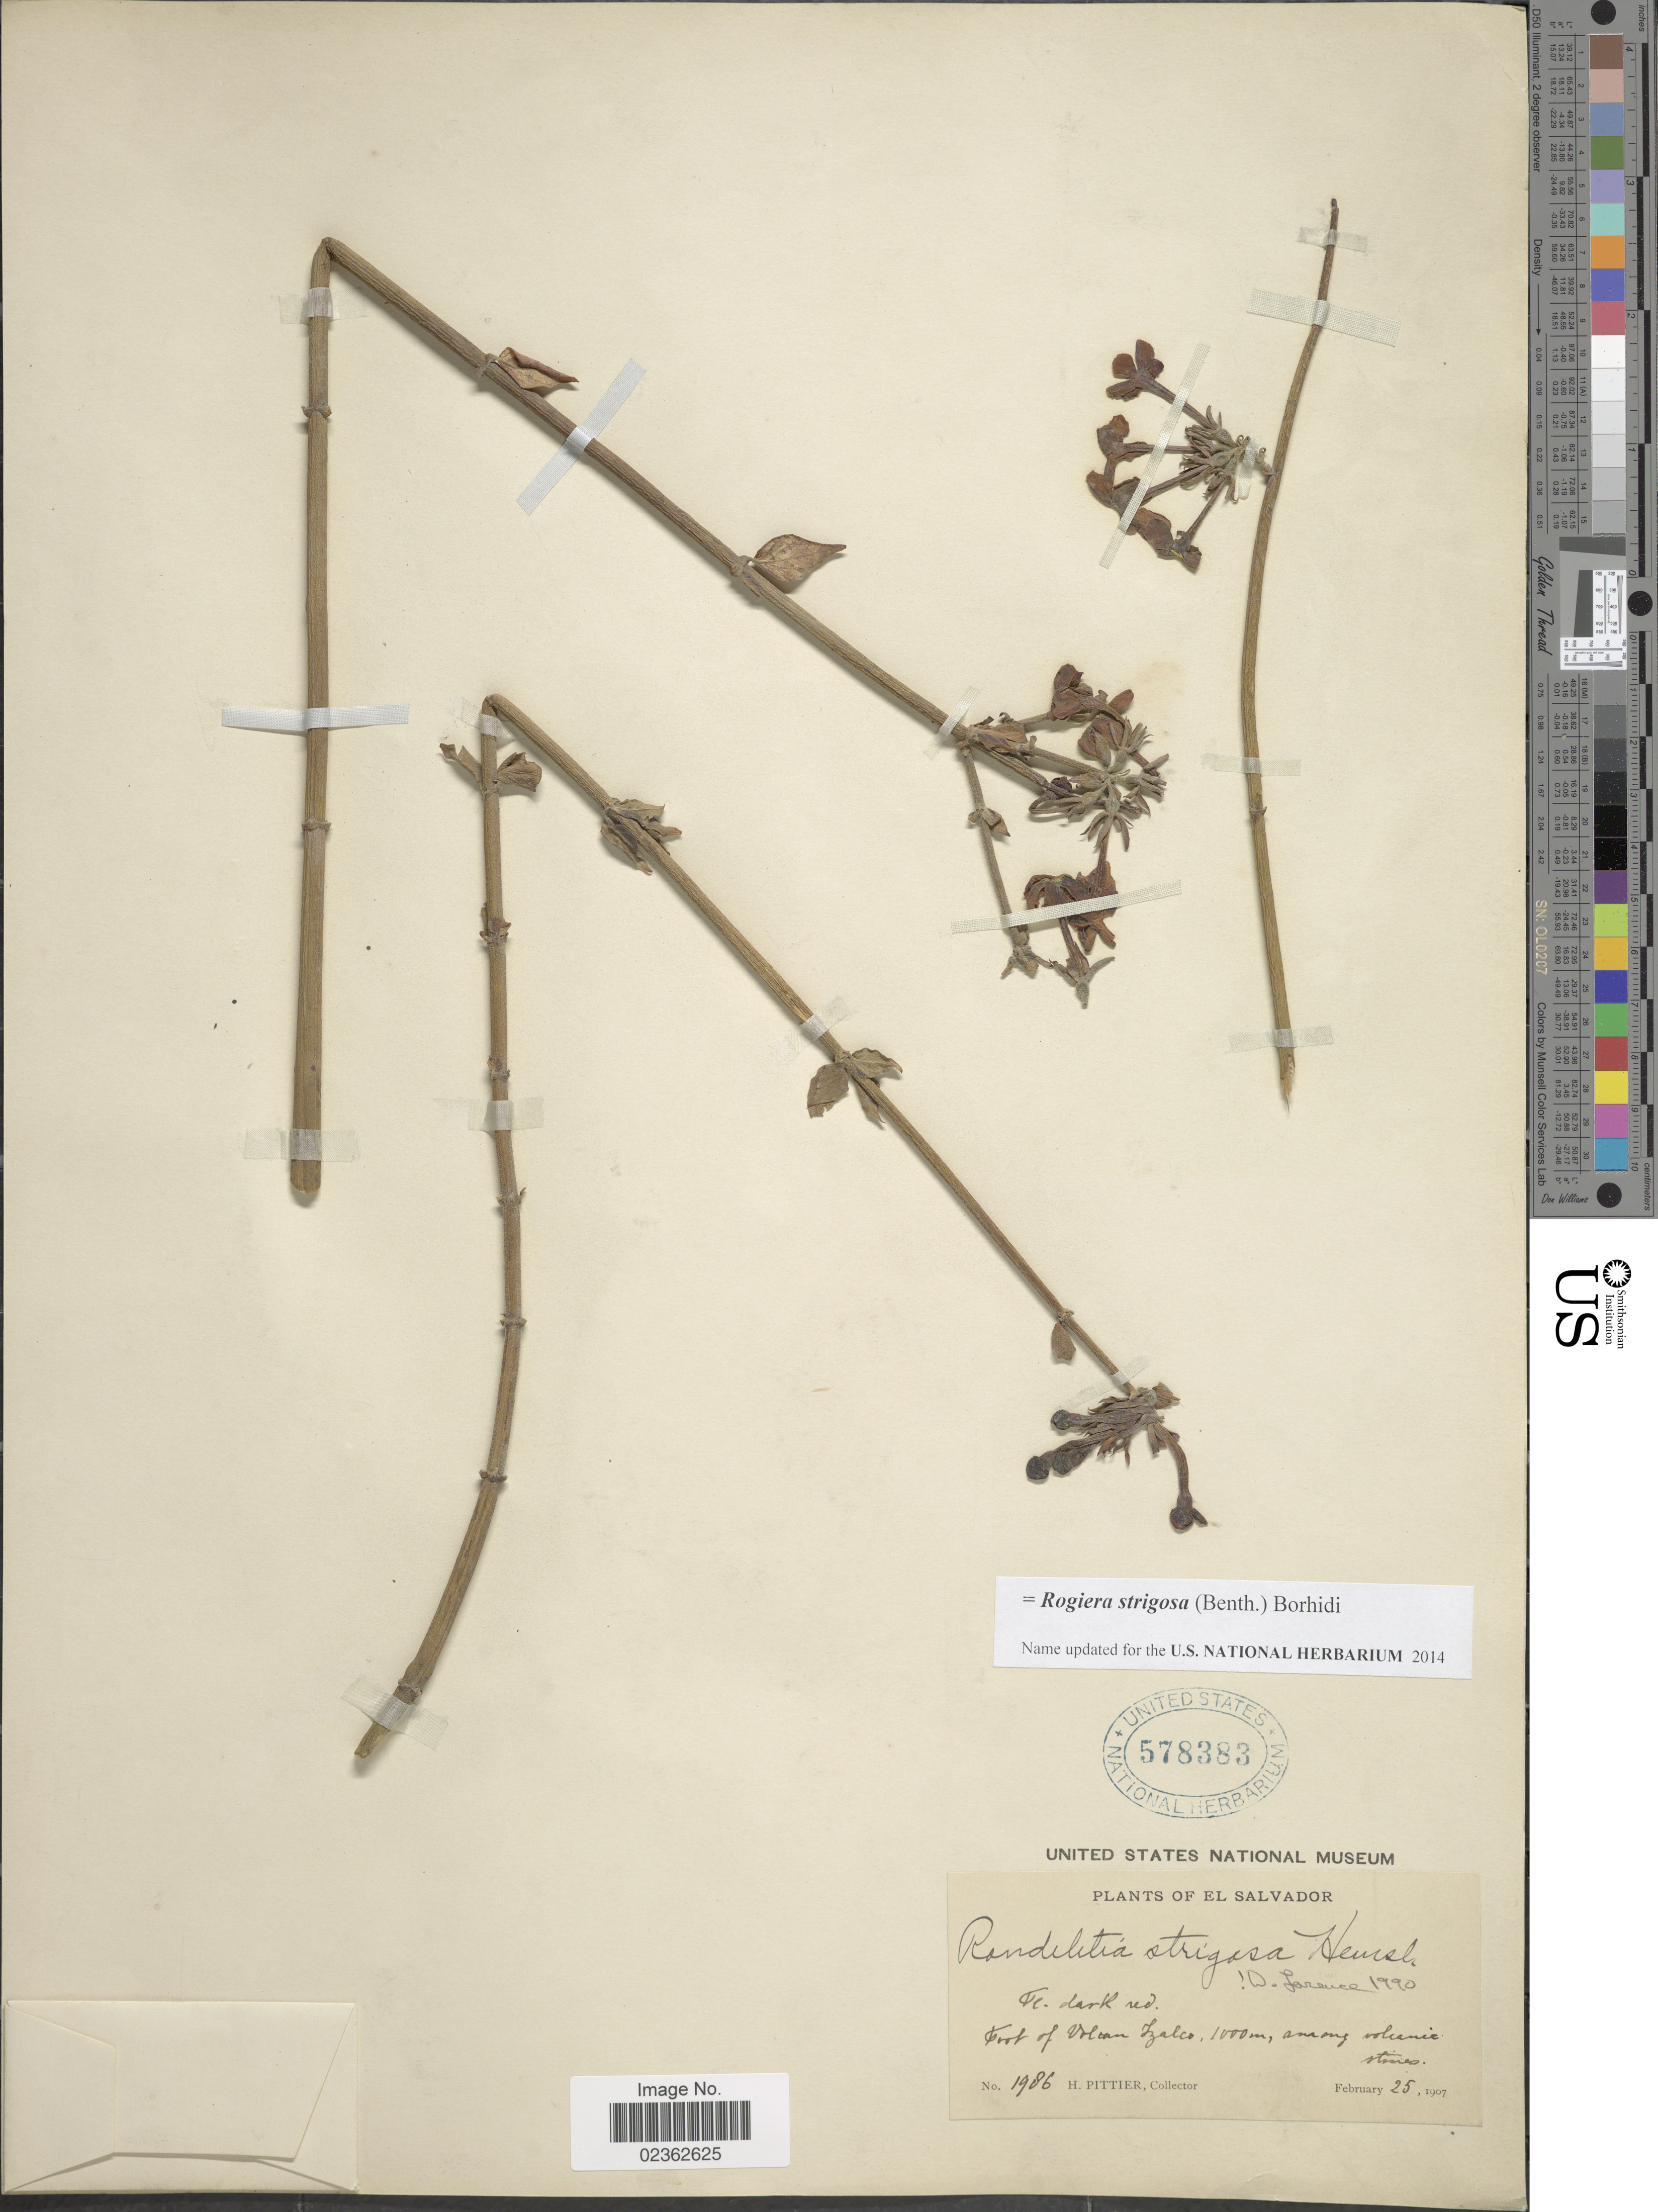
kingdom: Plantae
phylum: Tracheophyta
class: Magnoliopsida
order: Gentianales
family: Rubiaceae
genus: Rogiera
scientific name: Rogiera strigosa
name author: (Benth.) Borhidi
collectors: H. F. Pittier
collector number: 1986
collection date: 1907-02-25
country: El Salvador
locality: Foot of Volcán Izalco [Izalco Volcano], among volcanic stones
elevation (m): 1000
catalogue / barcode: US 578383